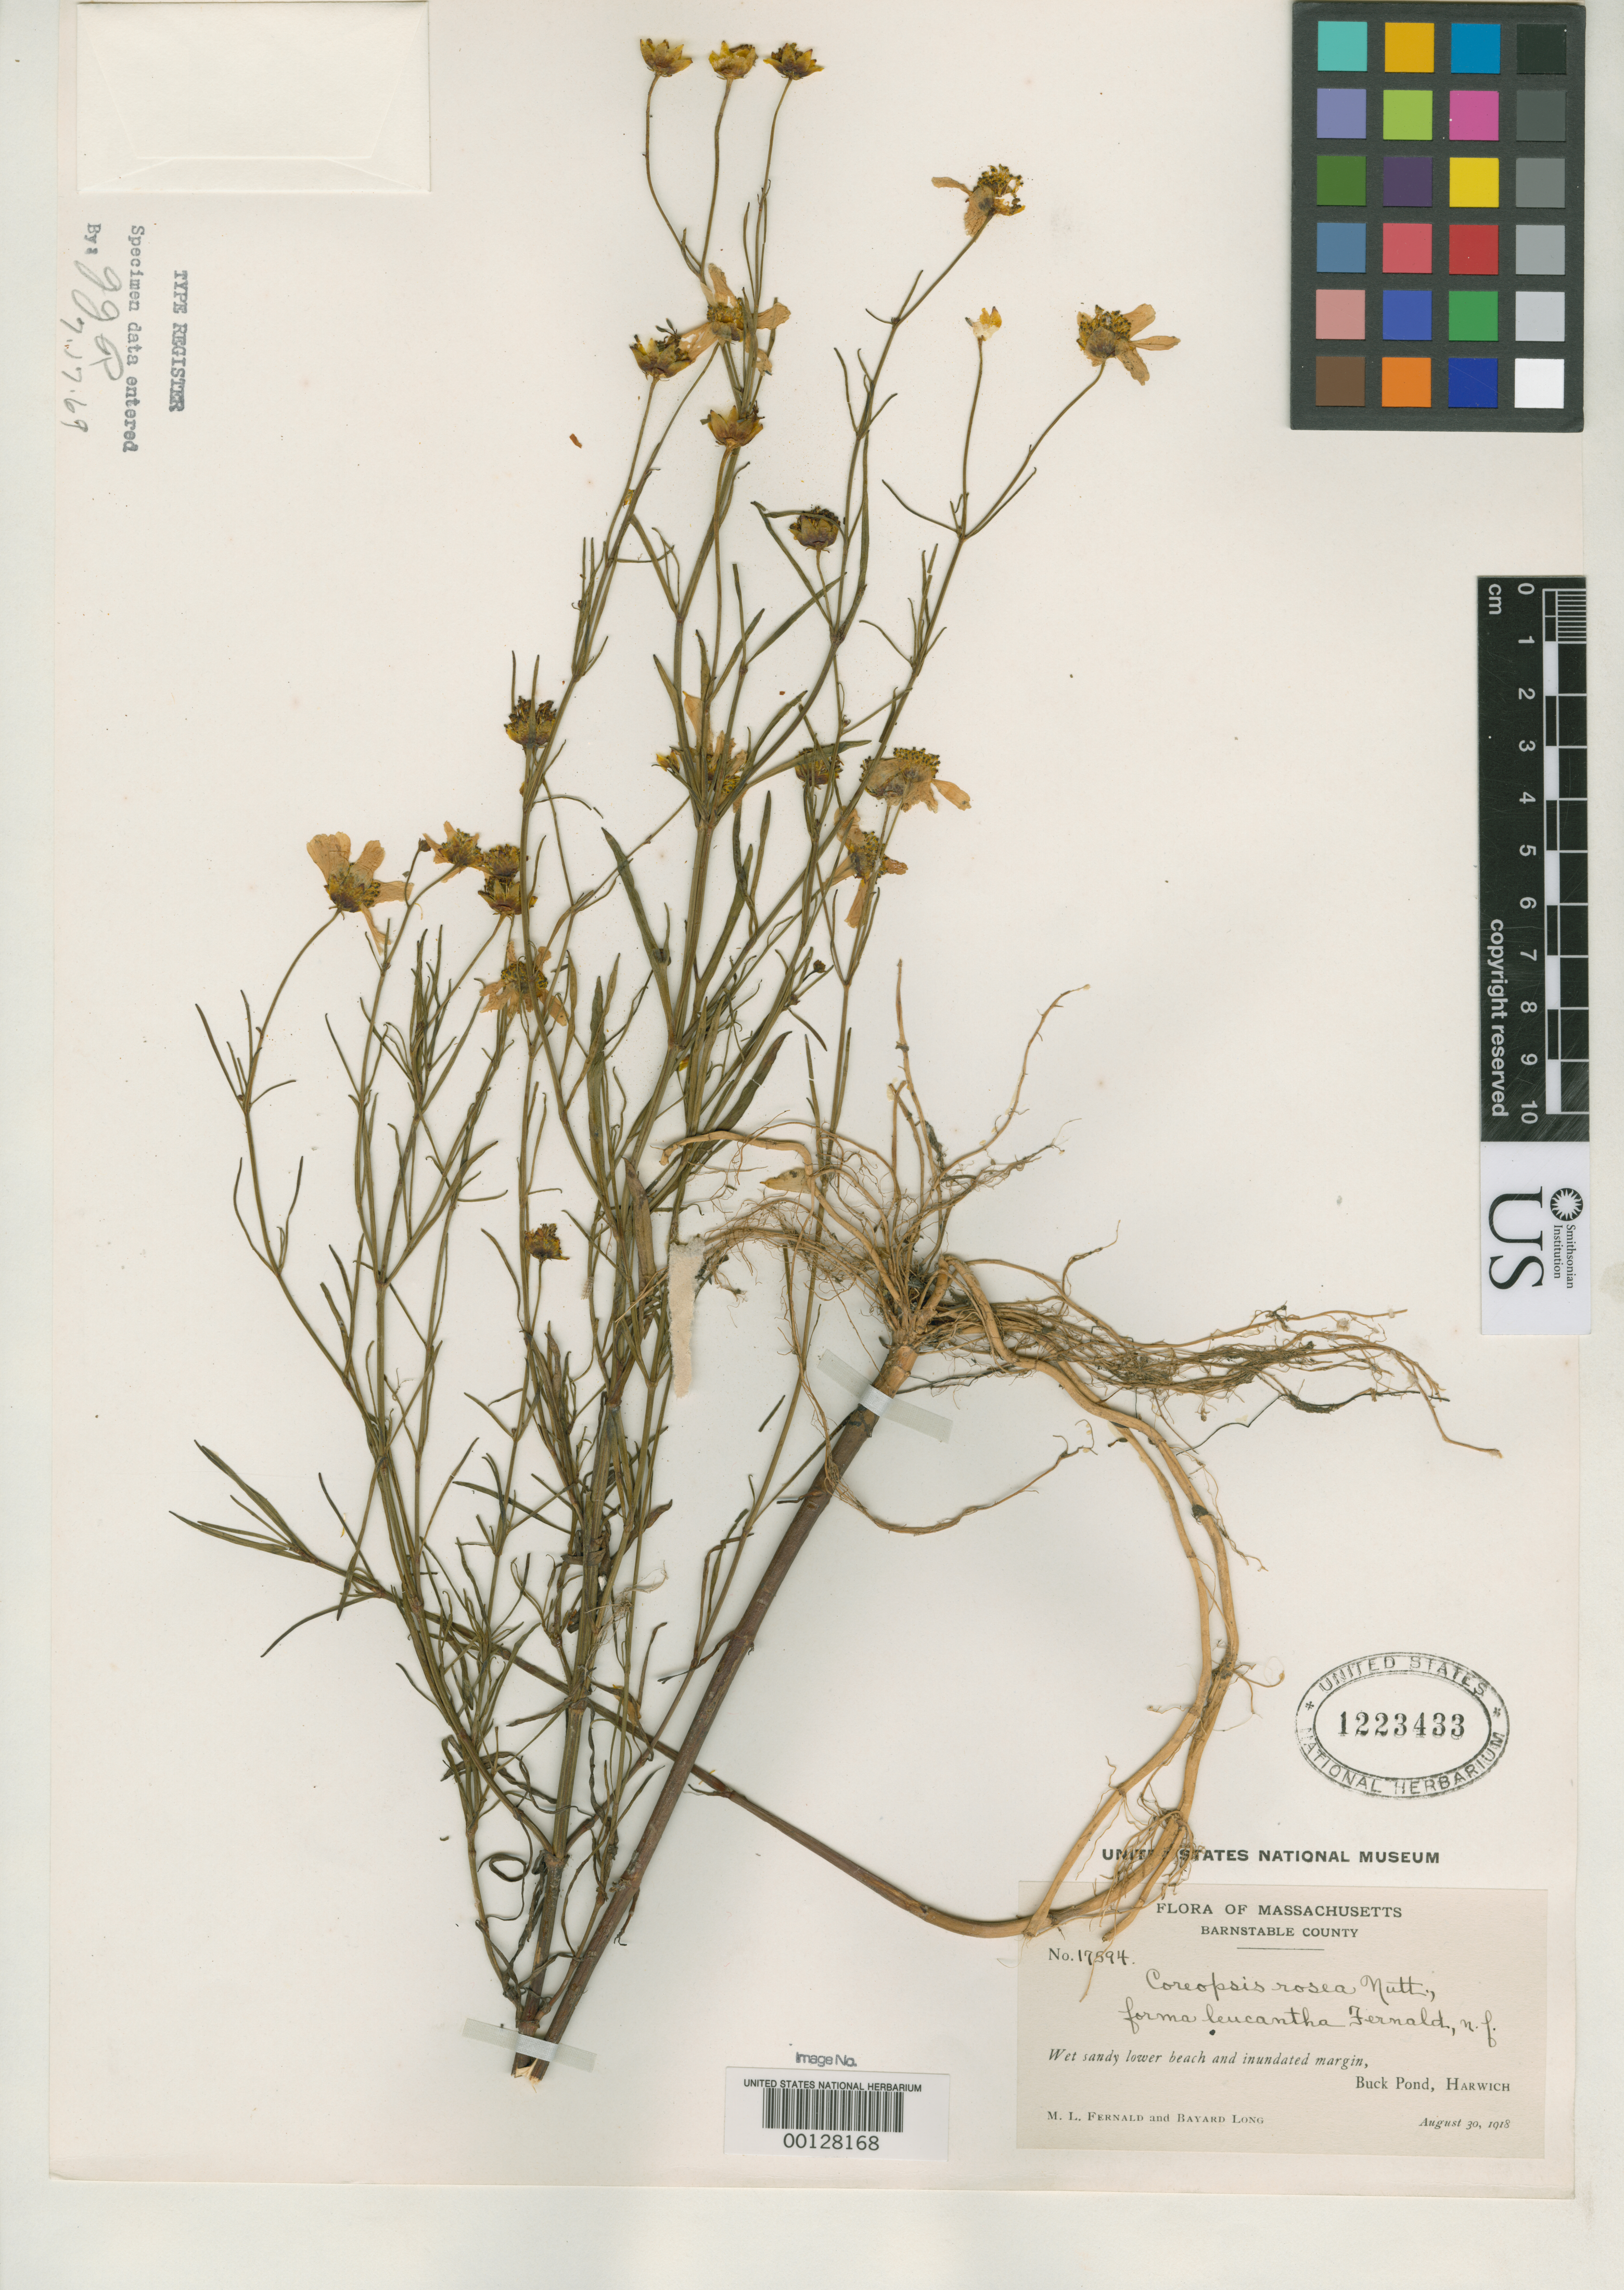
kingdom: Plantae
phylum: Tracheophyta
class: Magnoliopsida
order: Asterales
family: Asteraceae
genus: Coreopsis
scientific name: Coreopsis rosea f. leucantha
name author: Fernald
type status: Isotype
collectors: M. L. Fernald & B. H. Long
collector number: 17594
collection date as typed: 30 Aug 1918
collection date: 1918-08-30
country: United States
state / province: Massachusetts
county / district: Barnstable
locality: Harwich.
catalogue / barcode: US 1223433